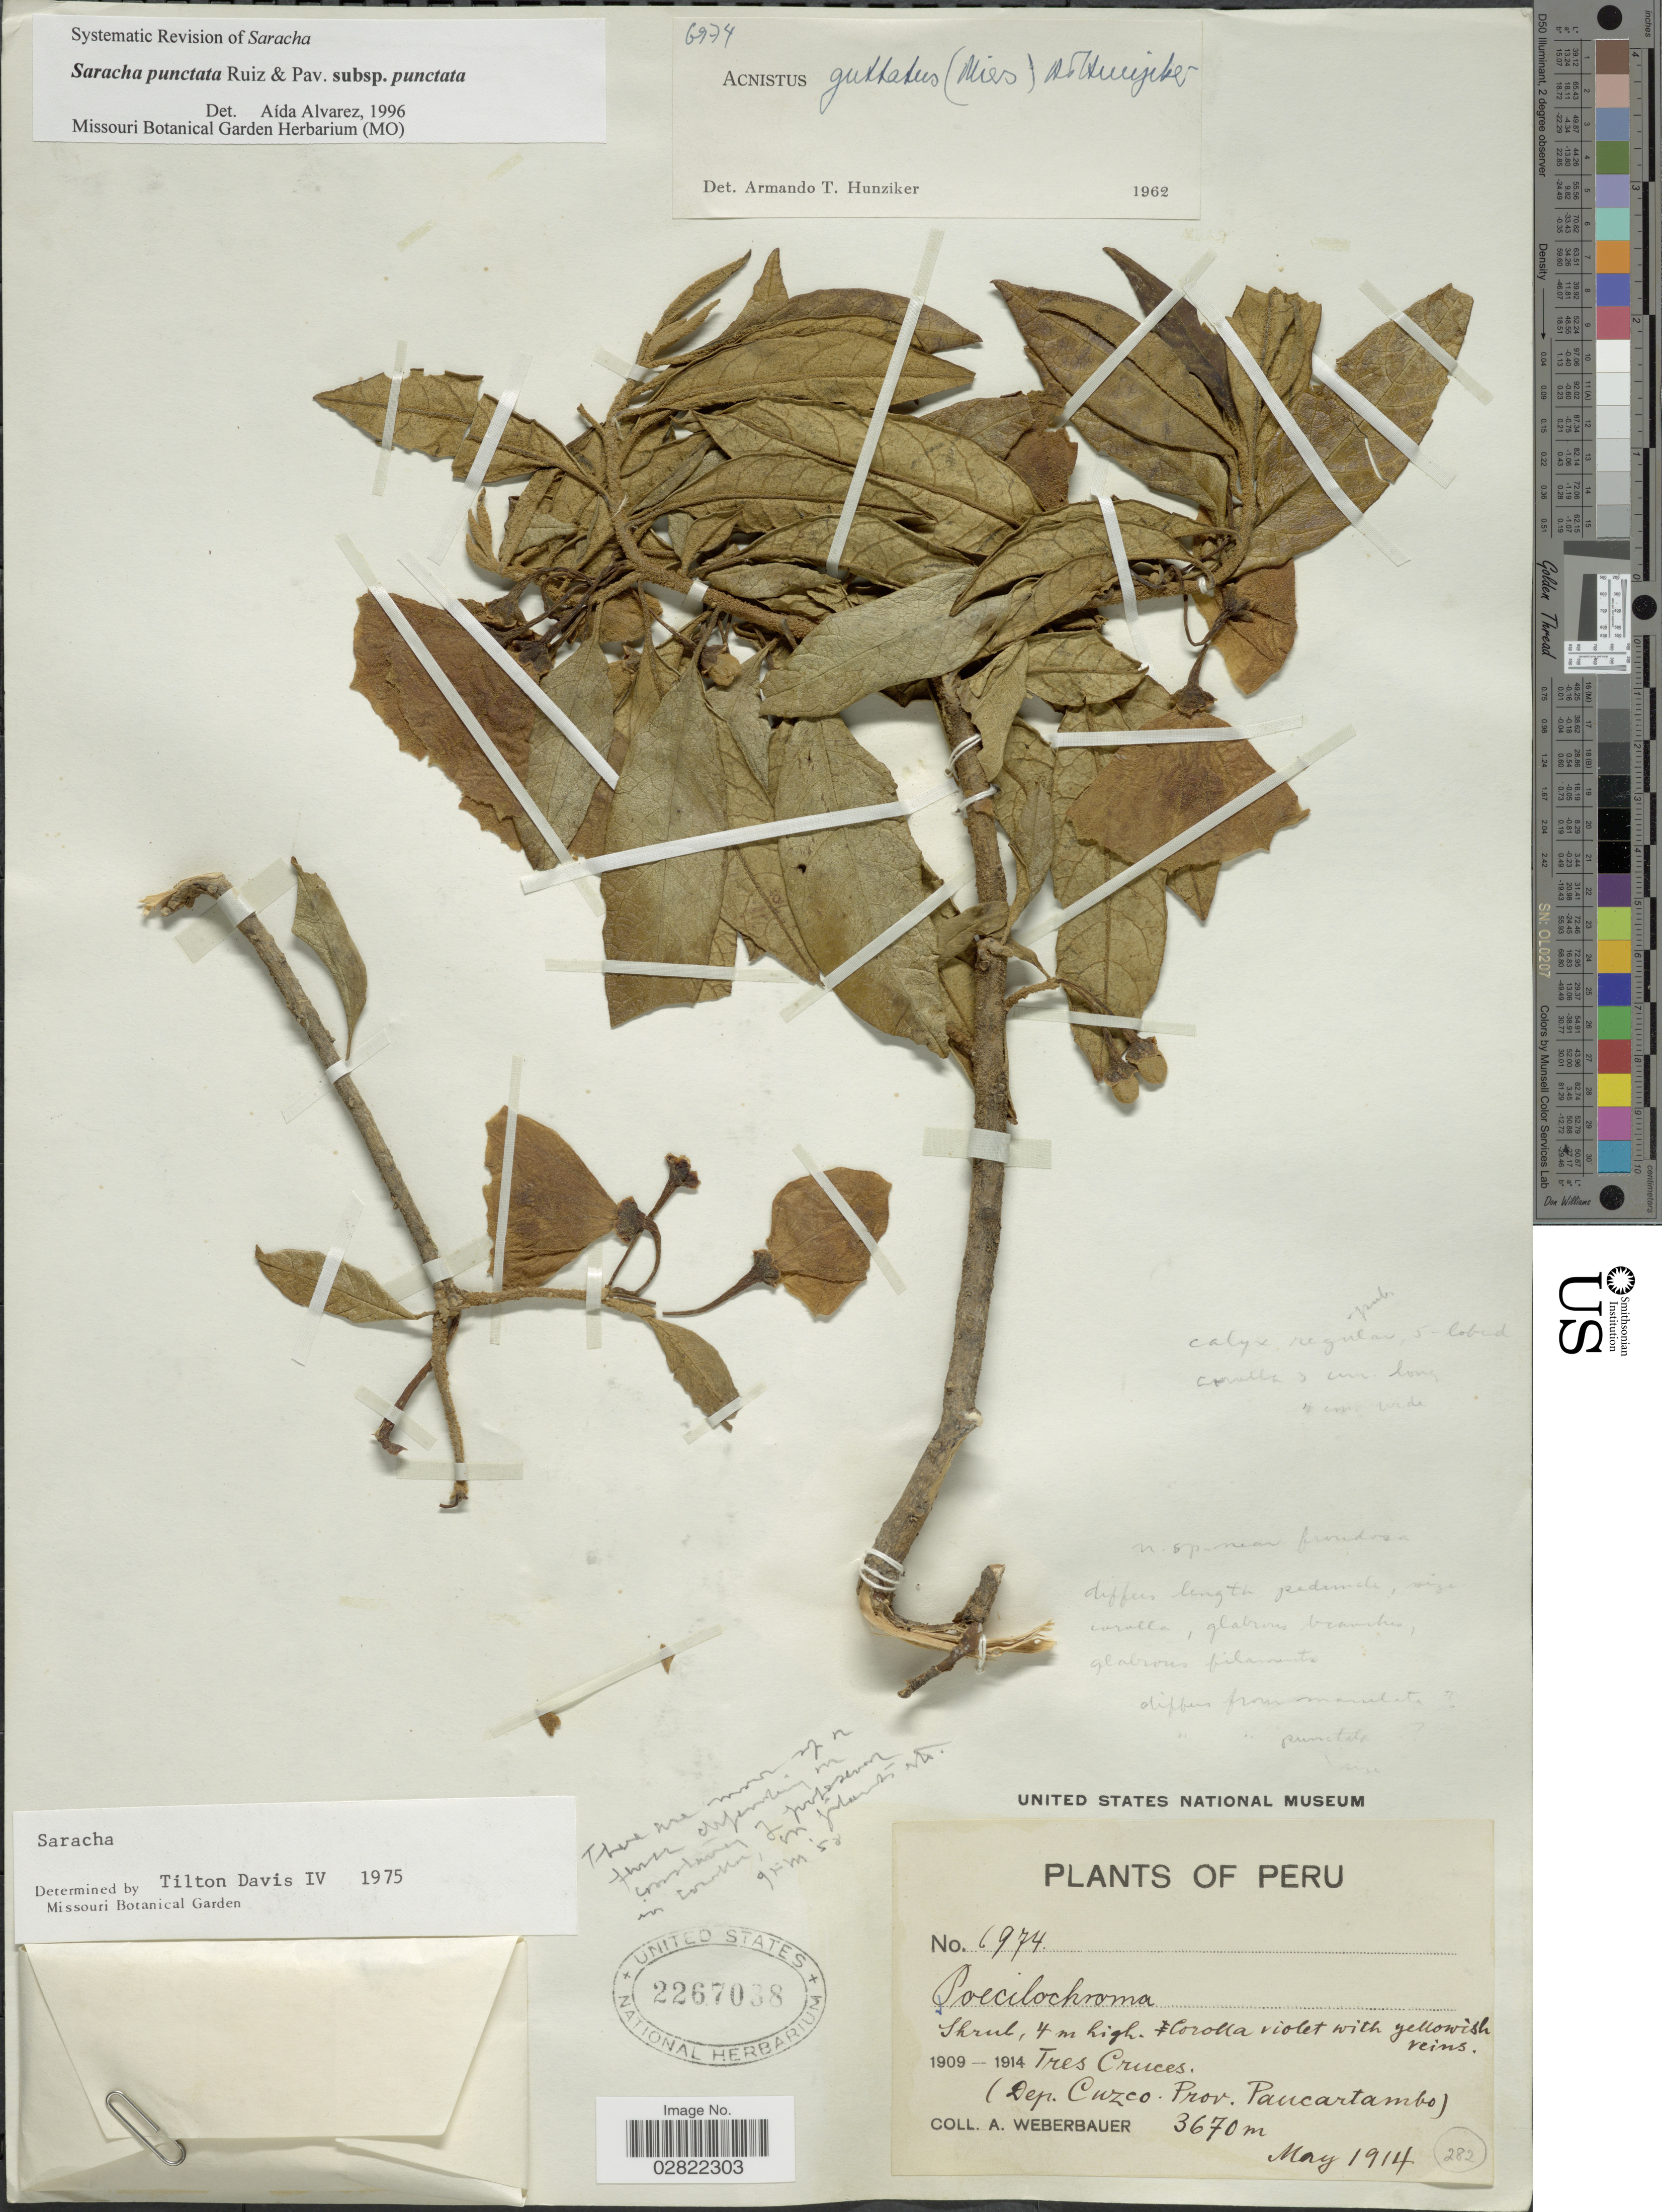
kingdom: Plantae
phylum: Tracheophyta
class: Magnoliopsida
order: Solanales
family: Solanaceae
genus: Saracha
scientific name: Saracha punctata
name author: Ruiz & Pav.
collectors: A. Weberbauer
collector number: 6974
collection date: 1914-05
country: Peru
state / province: Cusco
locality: Tres Cruces, (Dep. Cuzco, Prov. Paucartambo).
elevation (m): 3670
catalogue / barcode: US 2267038